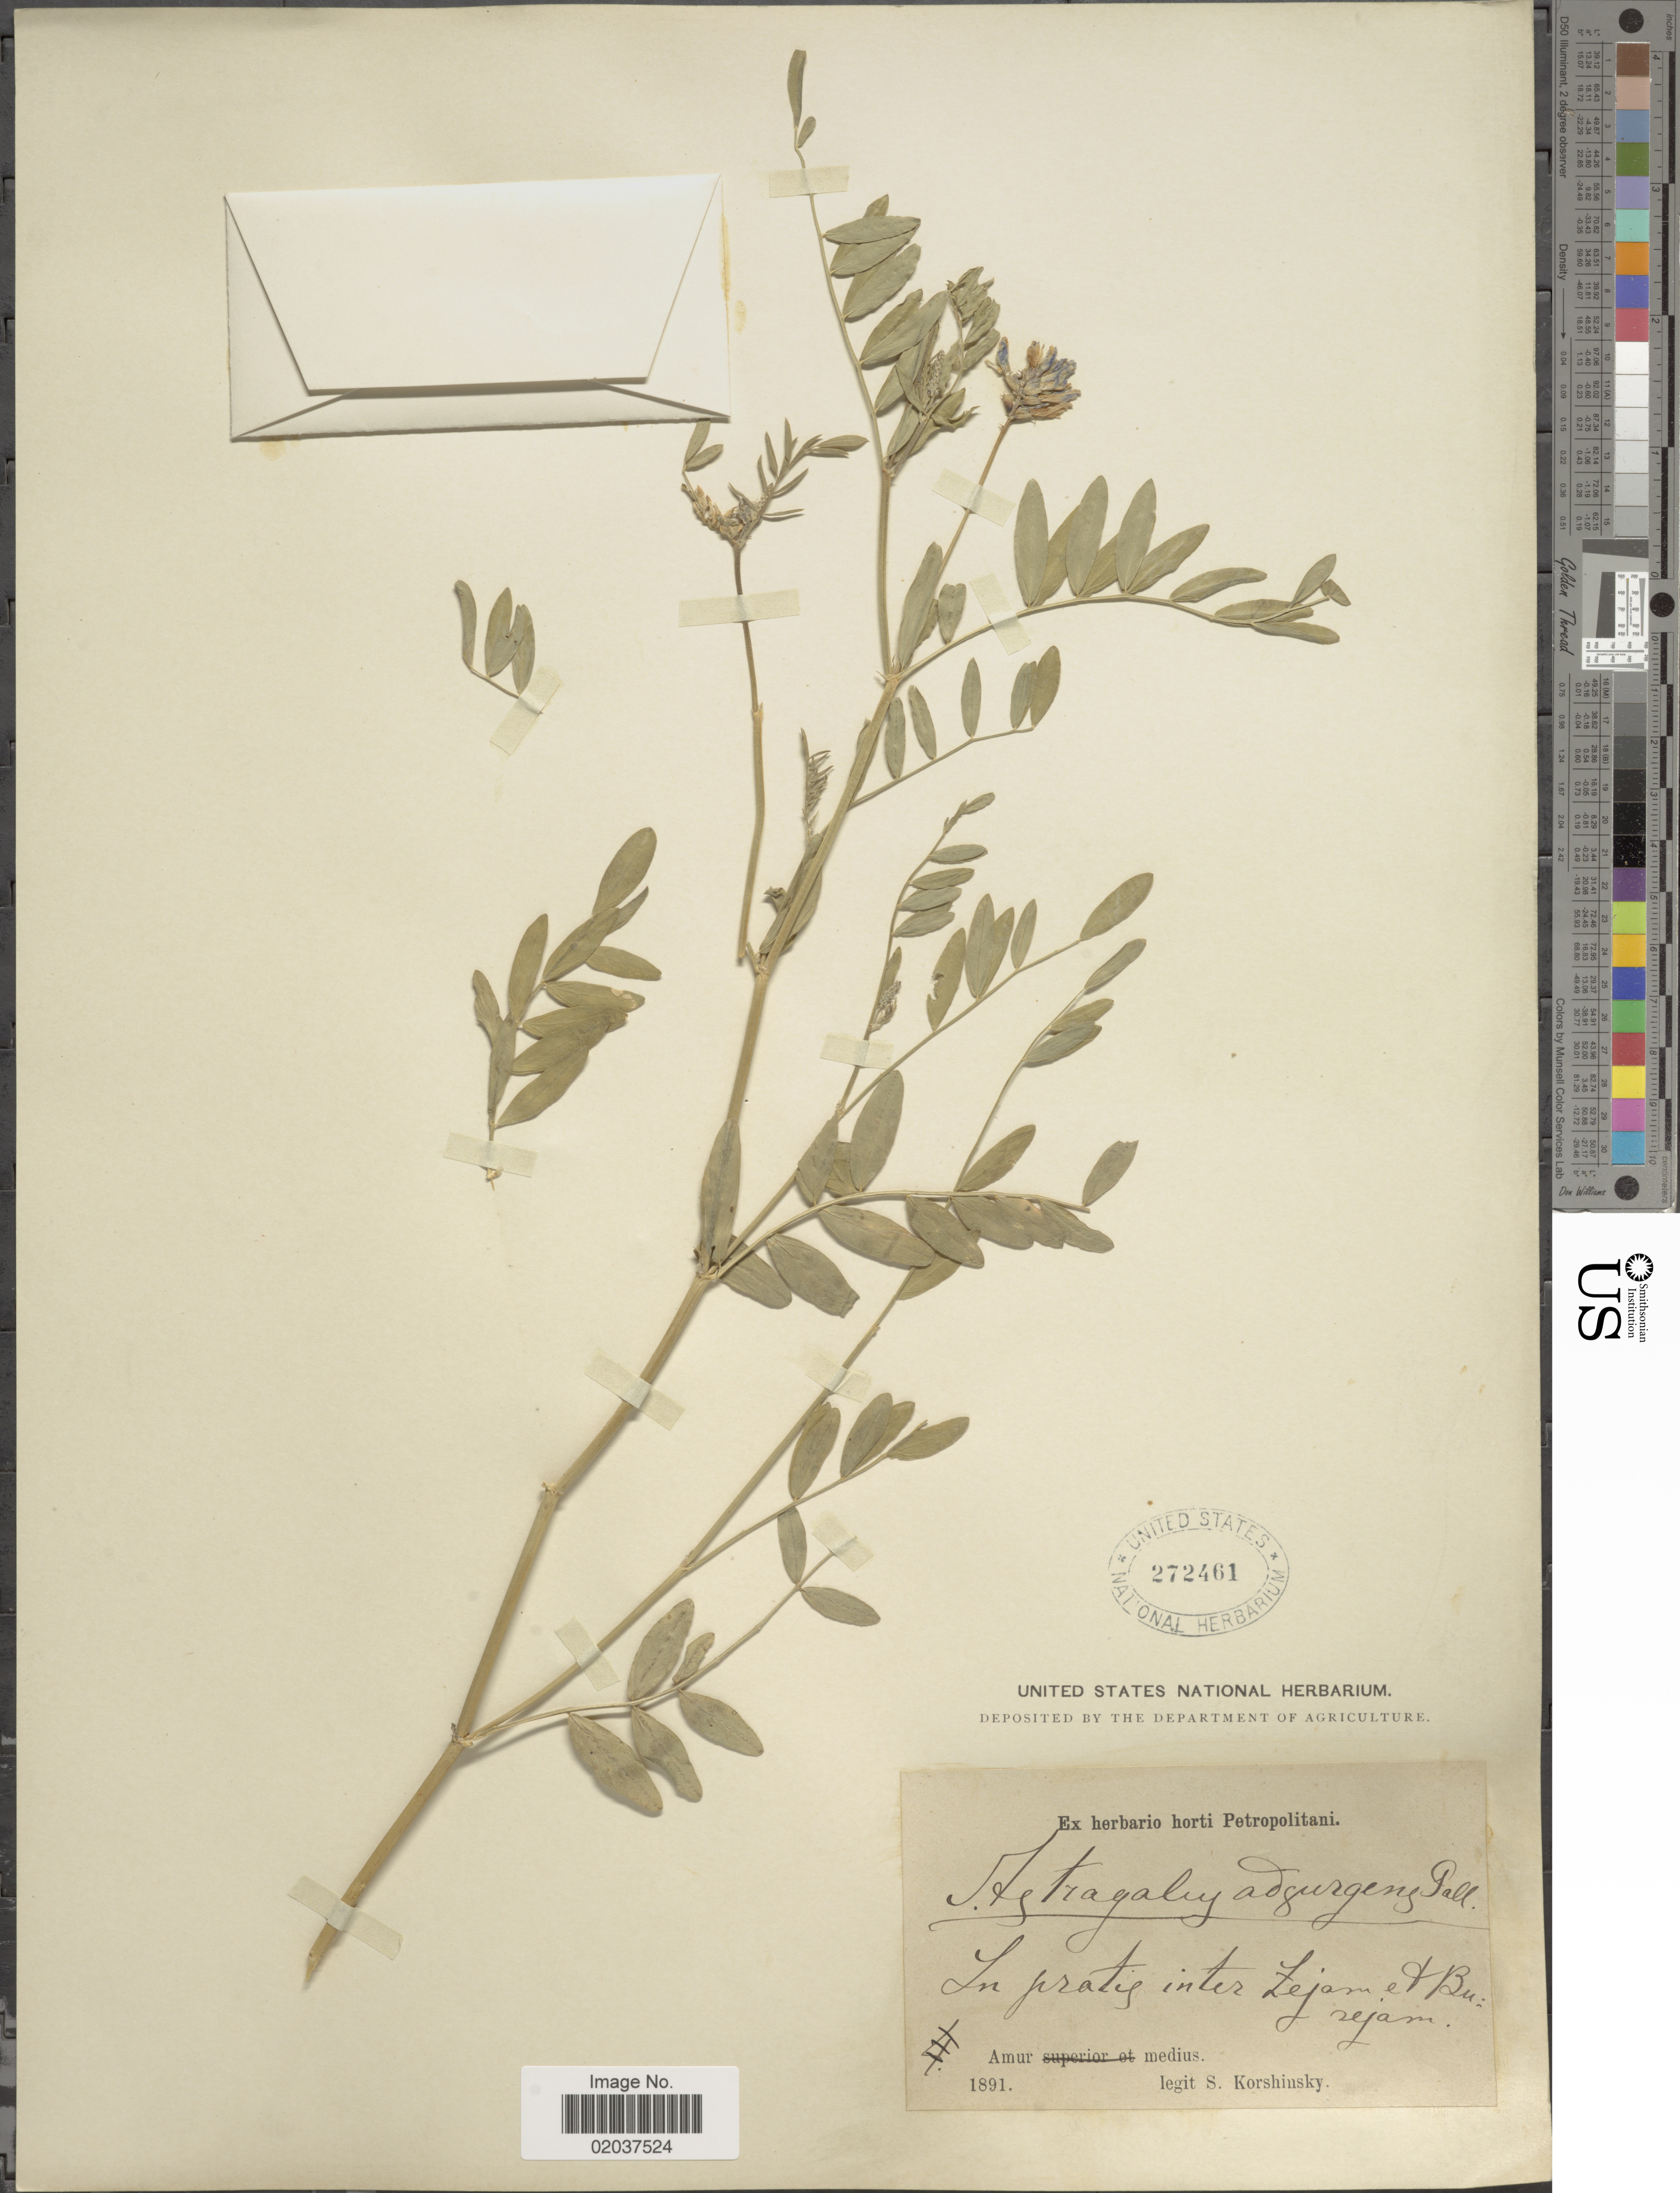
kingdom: Plantae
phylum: Tracheophyta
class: Magnoliopsida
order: Fabales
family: Fabaceae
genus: Astragalus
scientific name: Astragalus adsurgens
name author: Pall.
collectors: S. I. Korshinsky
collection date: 1891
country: Russian Federation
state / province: Amur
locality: In pratis inter Zejan et Buzejan Amur Medius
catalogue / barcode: US 272461